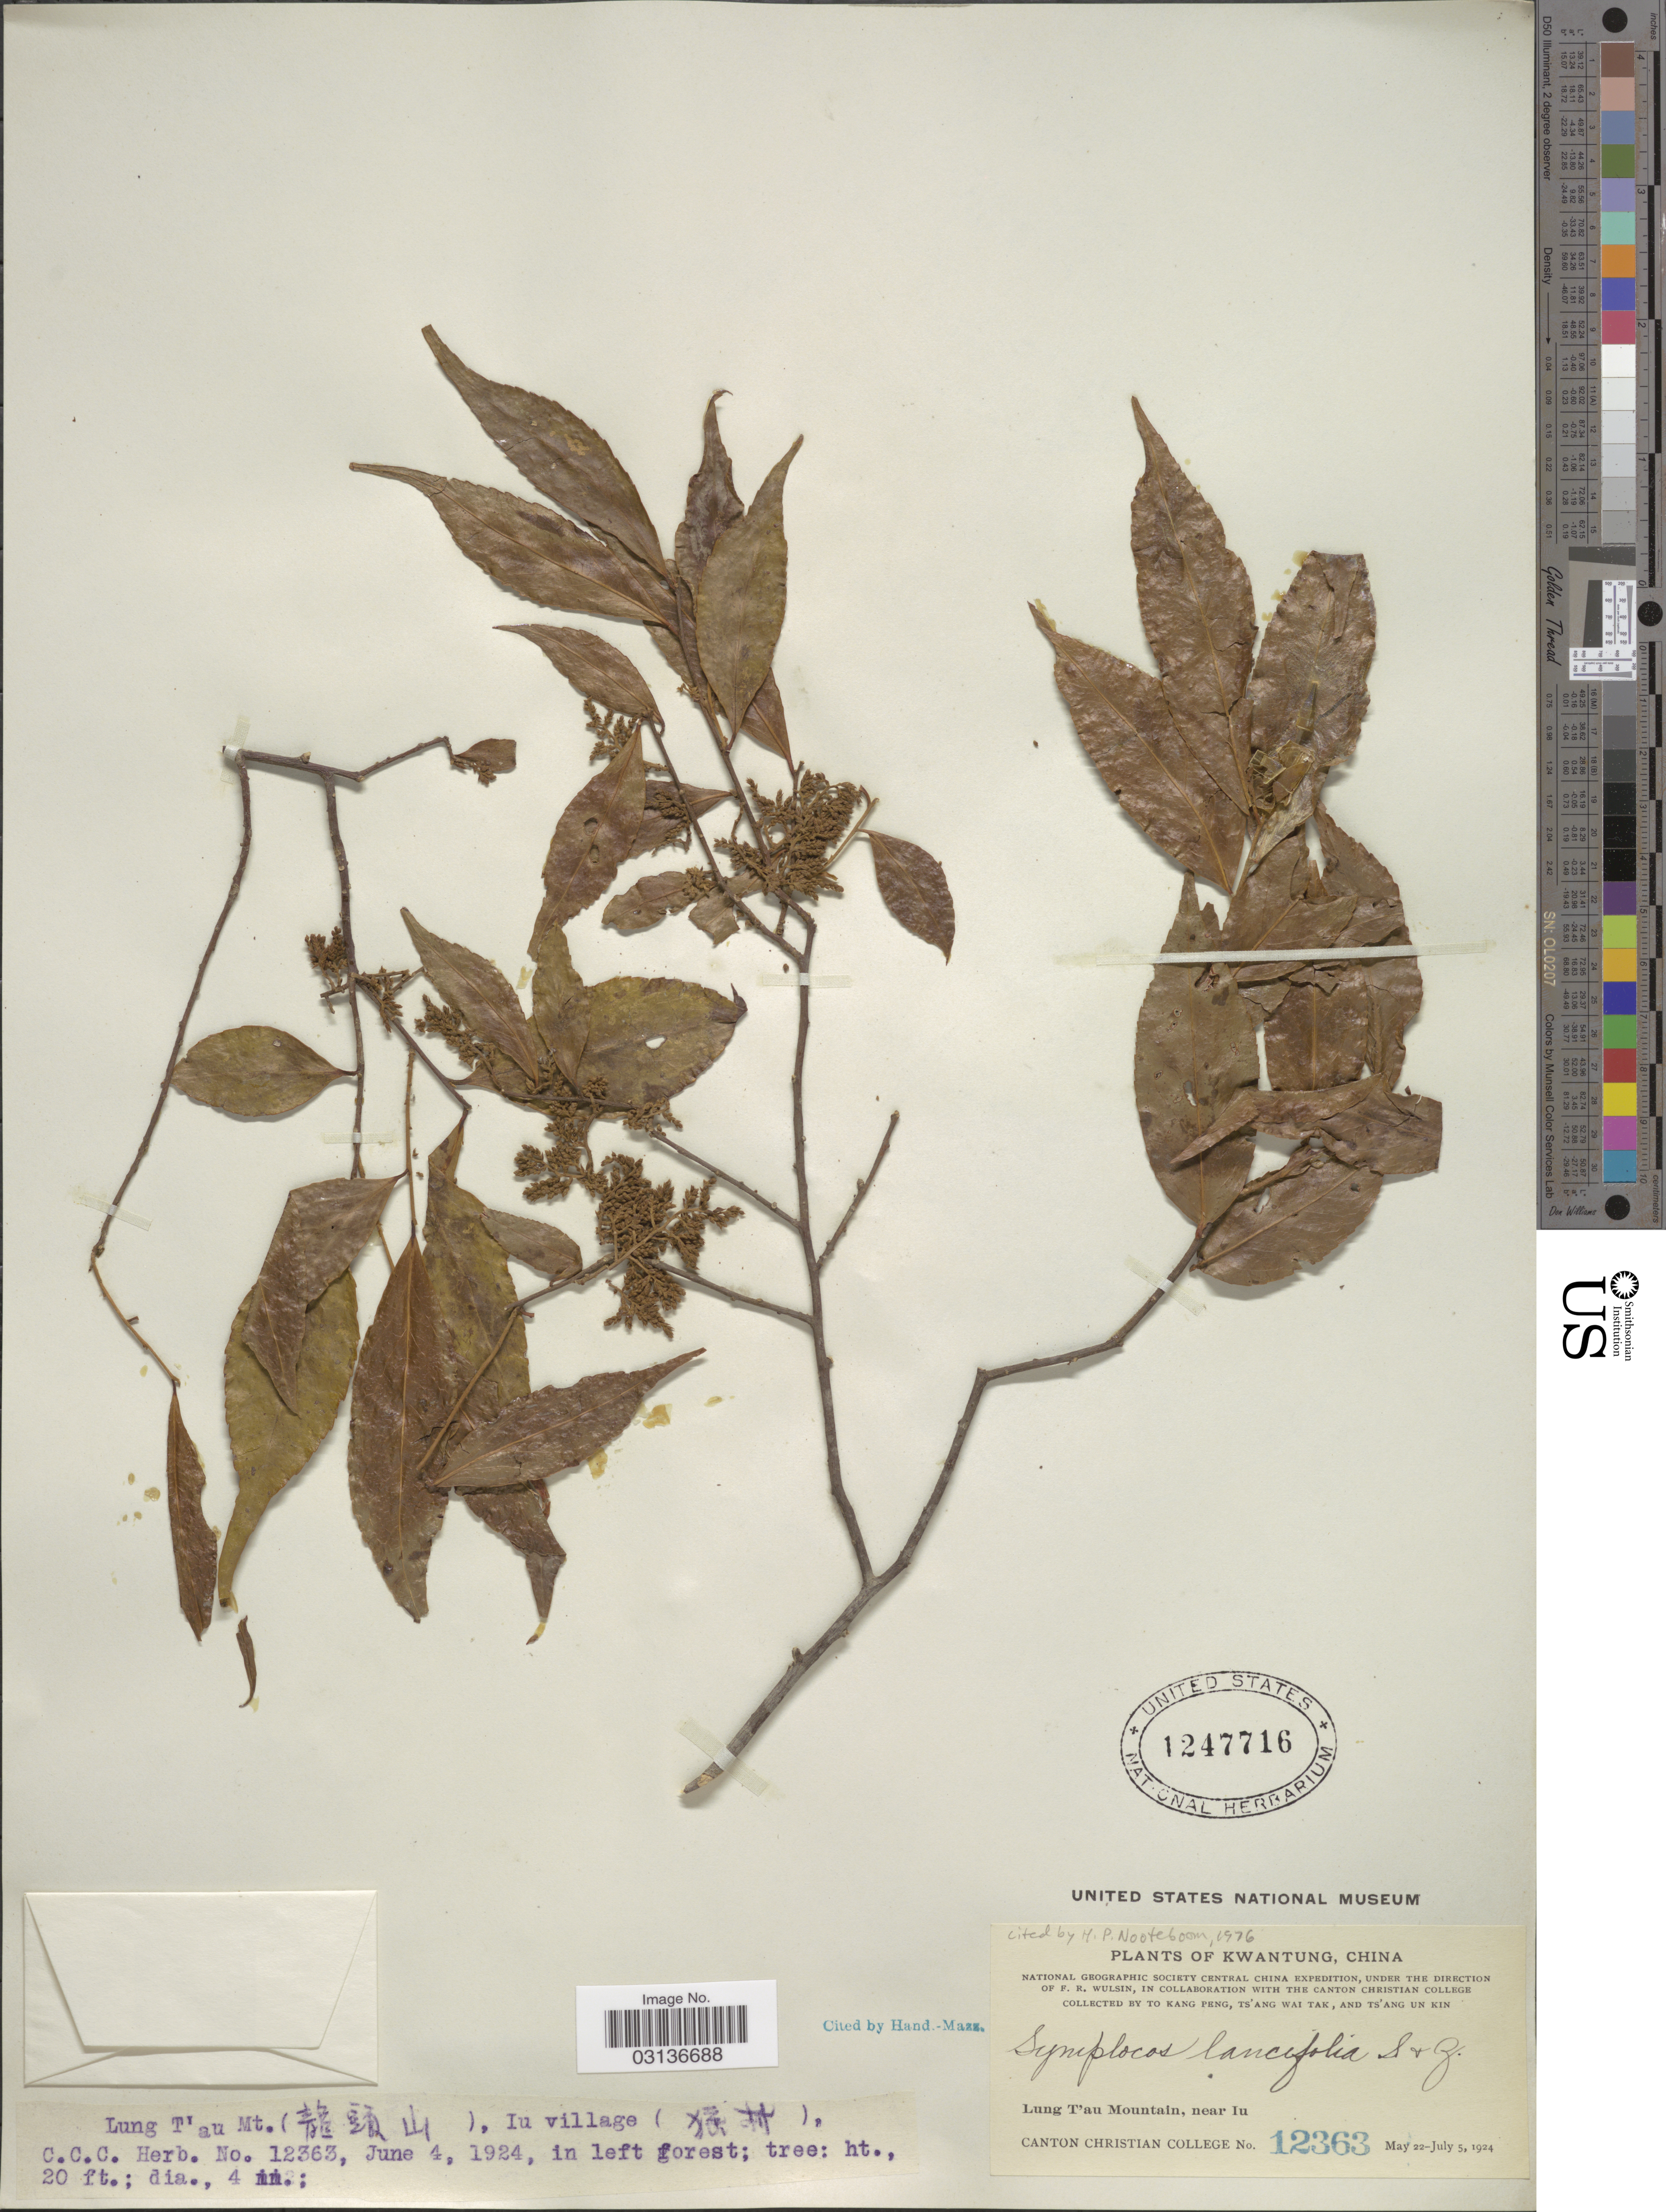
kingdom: Plantae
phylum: Tracheophyta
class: Magnoliopsida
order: Ericales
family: Symplocaceae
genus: Symplocos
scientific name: Symplocos lancifolia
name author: Siebert & Zucc.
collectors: Canton Christian College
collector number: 12363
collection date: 1924-06-04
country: China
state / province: Guangdong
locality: Kwantung. Lung T'au Mt. (X), Iu village (X).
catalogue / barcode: US 1247716